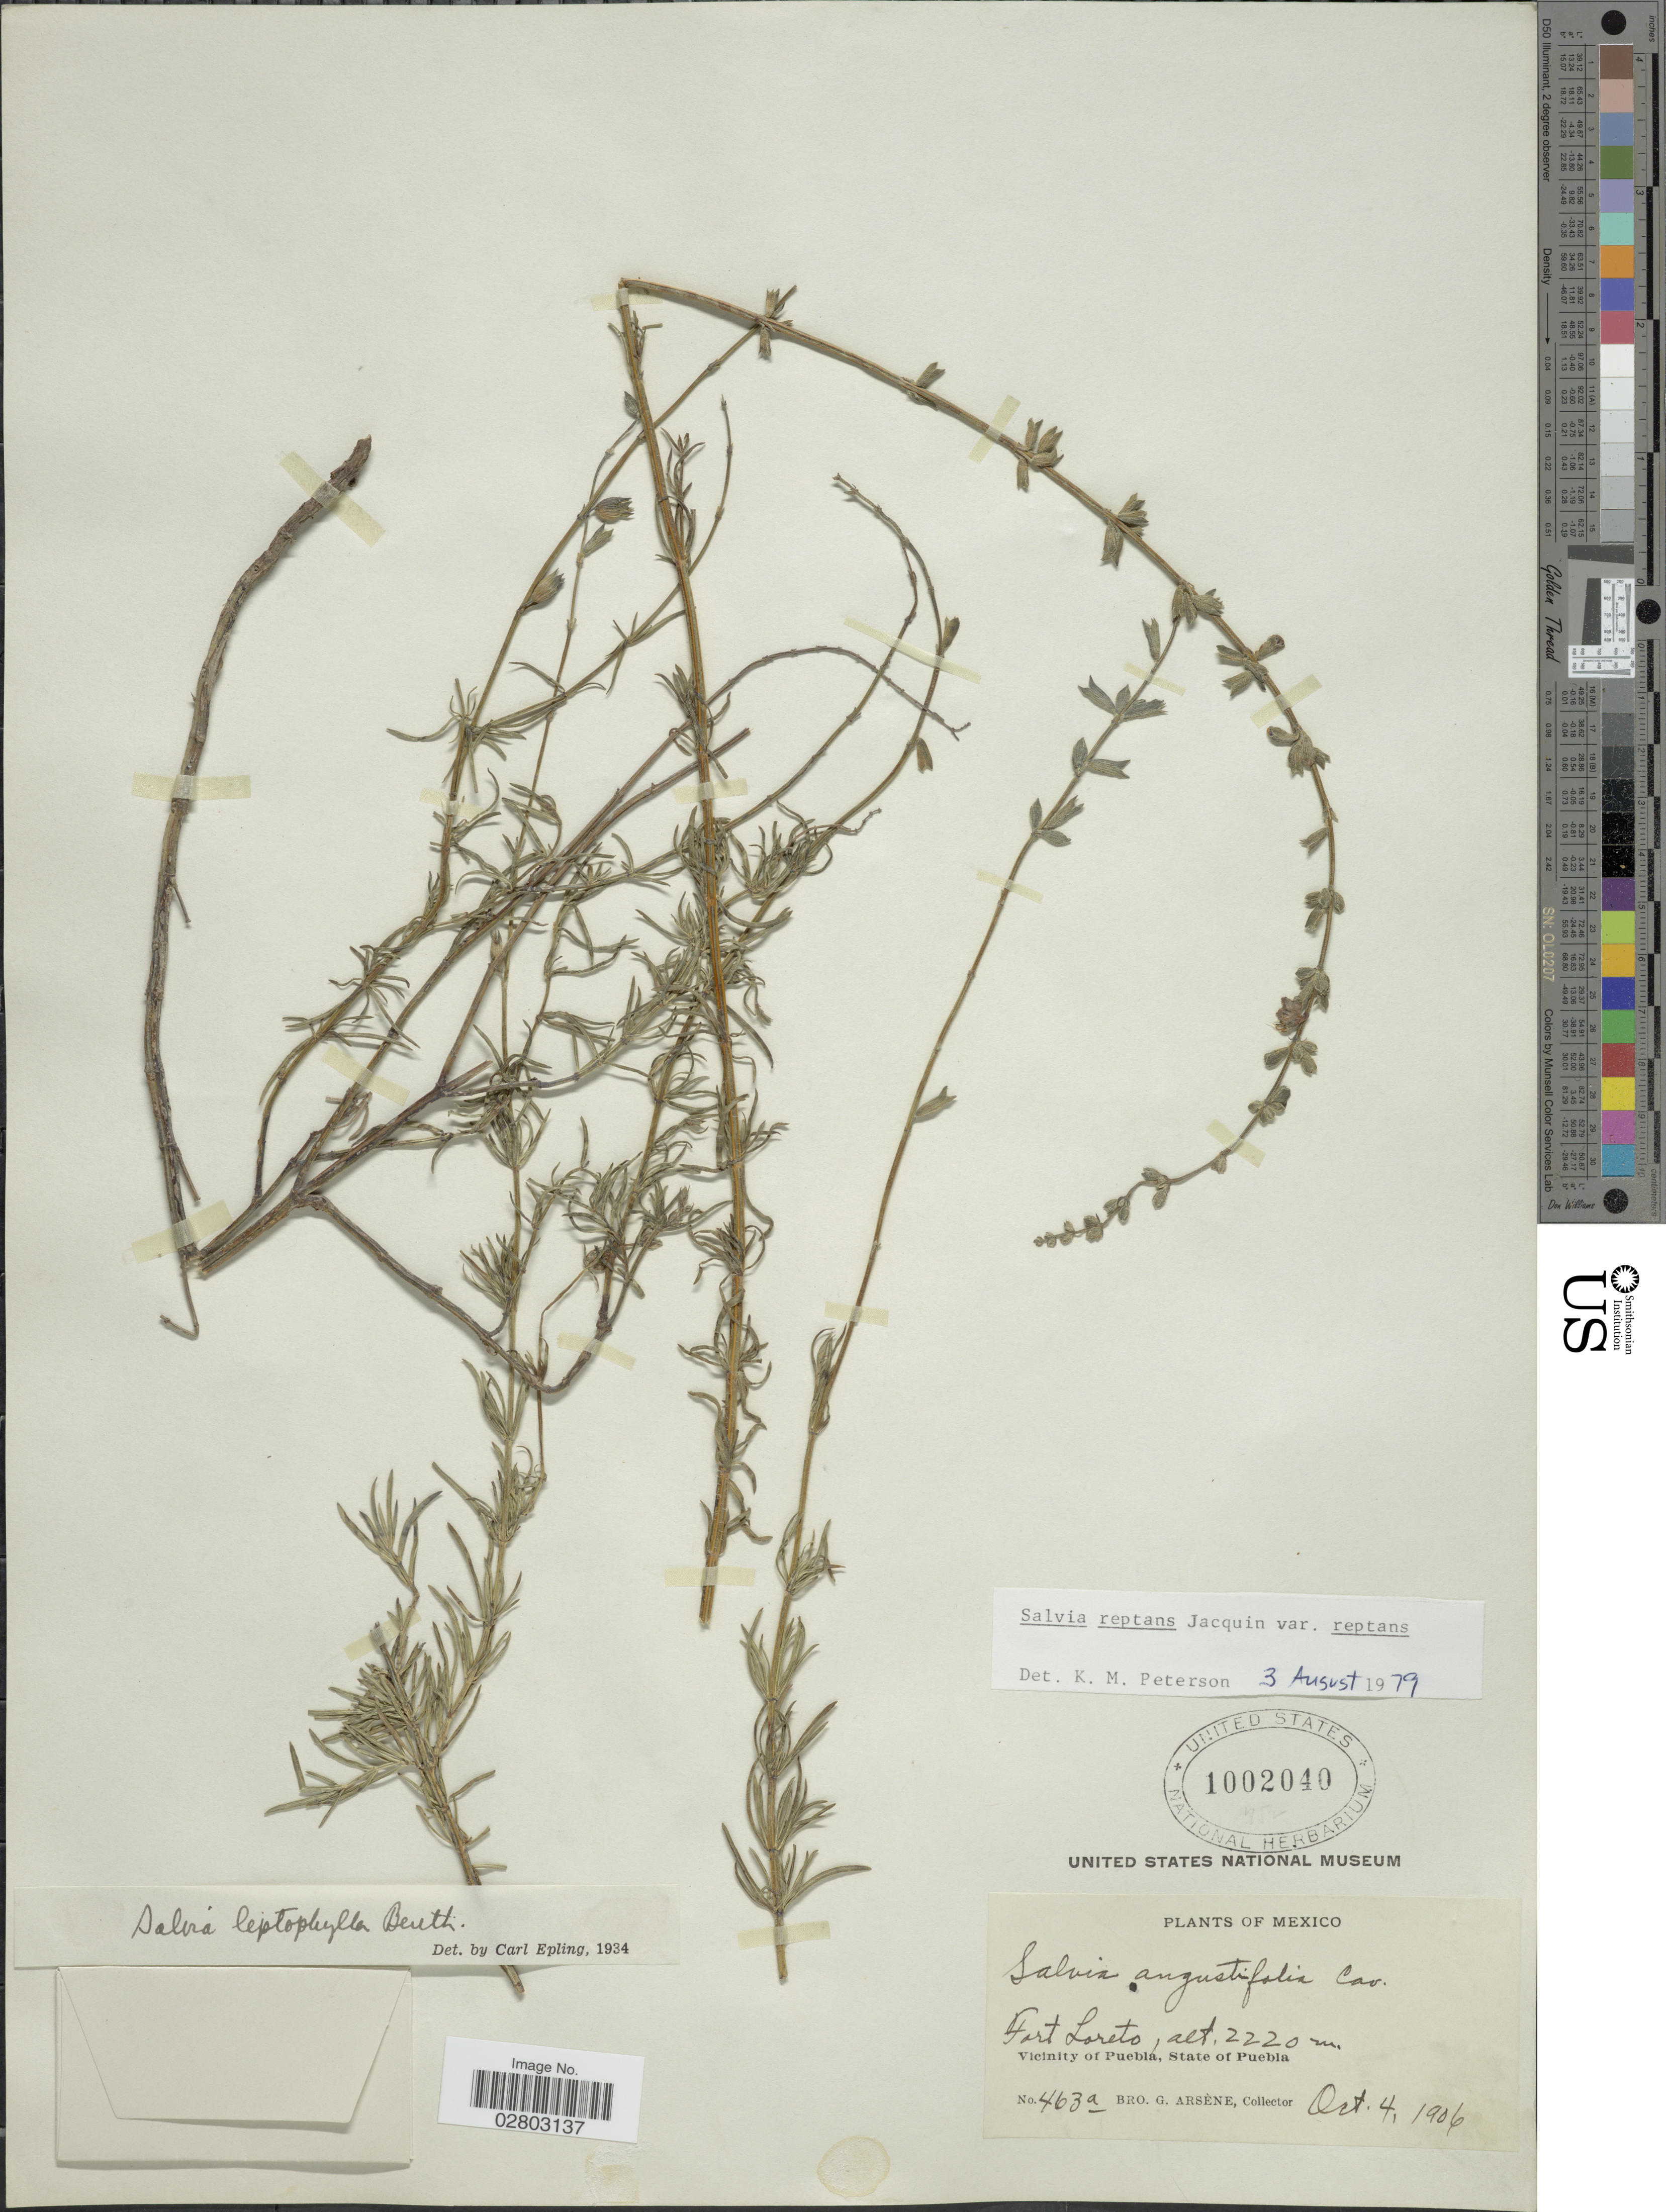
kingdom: Plantae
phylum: Tracheophyta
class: Magnoliopsida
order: Lamiales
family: Lamiaceae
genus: Salvia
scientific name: Salvia reptans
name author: Jacq.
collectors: Bro. G. Arsène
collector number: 463a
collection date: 1906-10-04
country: Mexico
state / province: Puebla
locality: Fort Loreto, Vicinity of Puebla.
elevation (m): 2220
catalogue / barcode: US 1002040